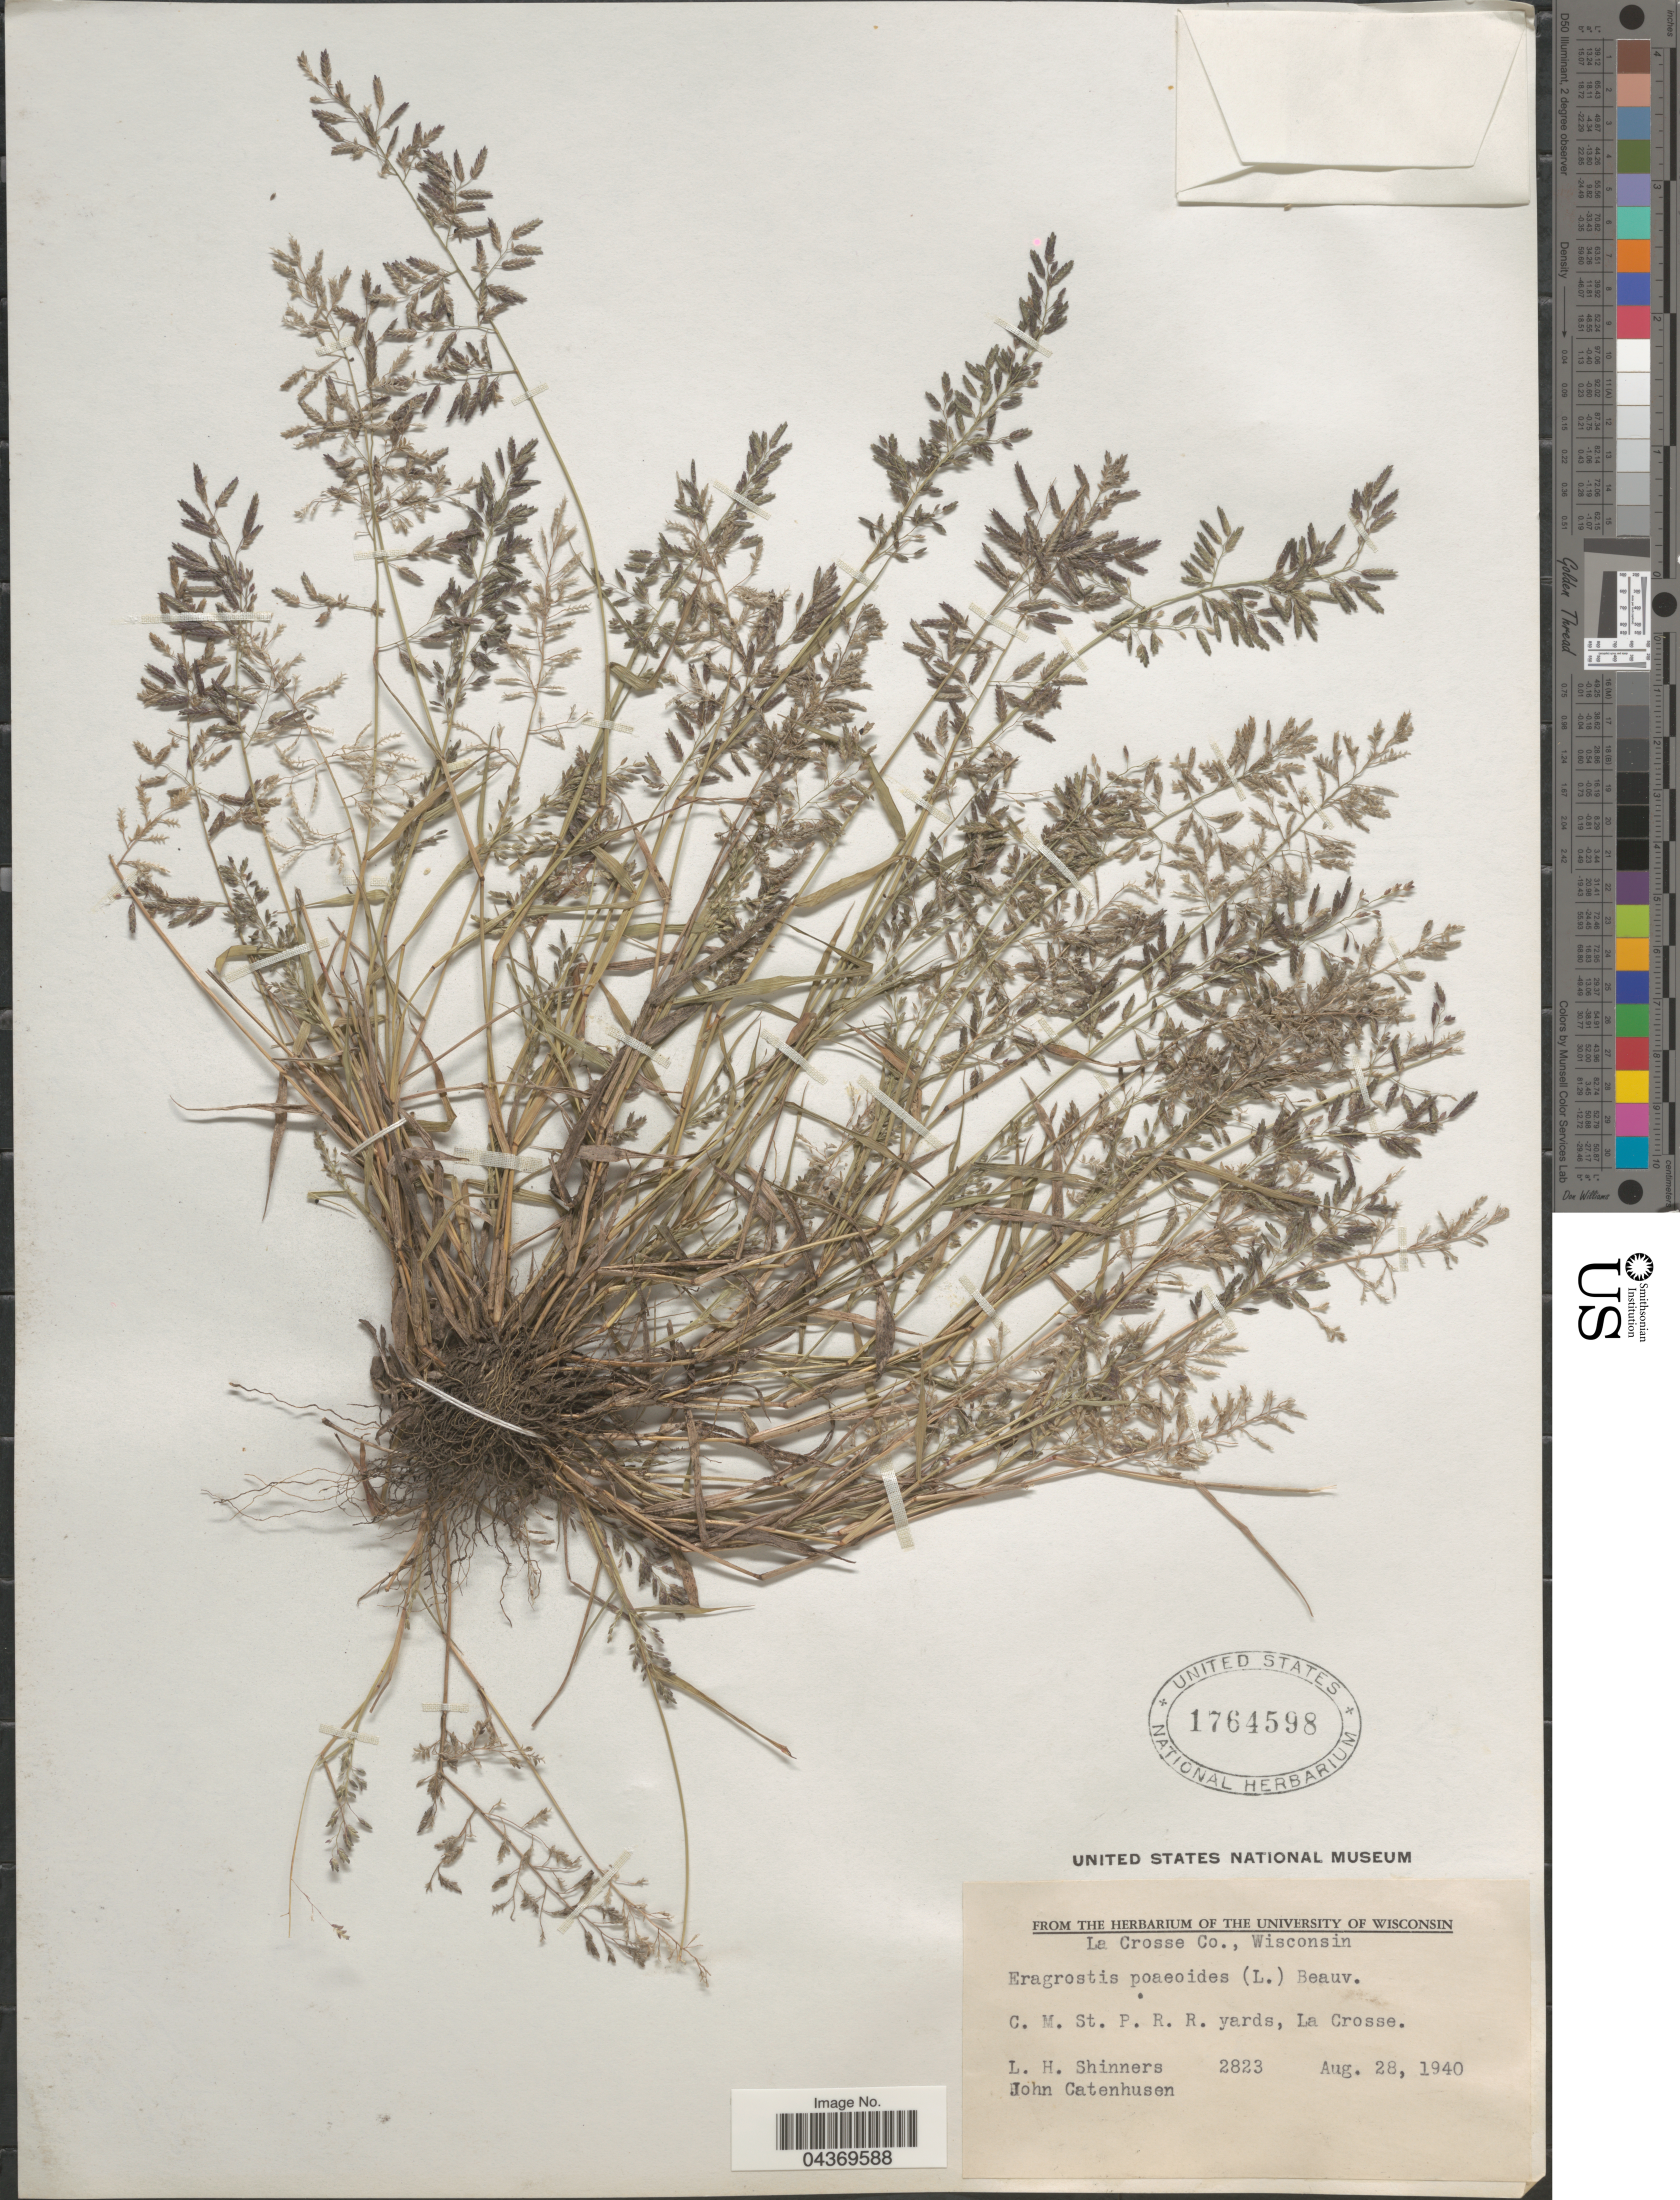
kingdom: Plantae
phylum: Tracheophyta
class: Liliopsida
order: Poales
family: Poaceae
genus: Eragrostis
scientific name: Eragrostis minor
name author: Host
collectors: L. H. Shinners & J. Catenhusen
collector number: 2823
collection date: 1940-08-28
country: United States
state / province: Wisconsin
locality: La Crosse Co. C. M. St. P. R. R. yards, La Crosse.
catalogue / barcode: US 1764598